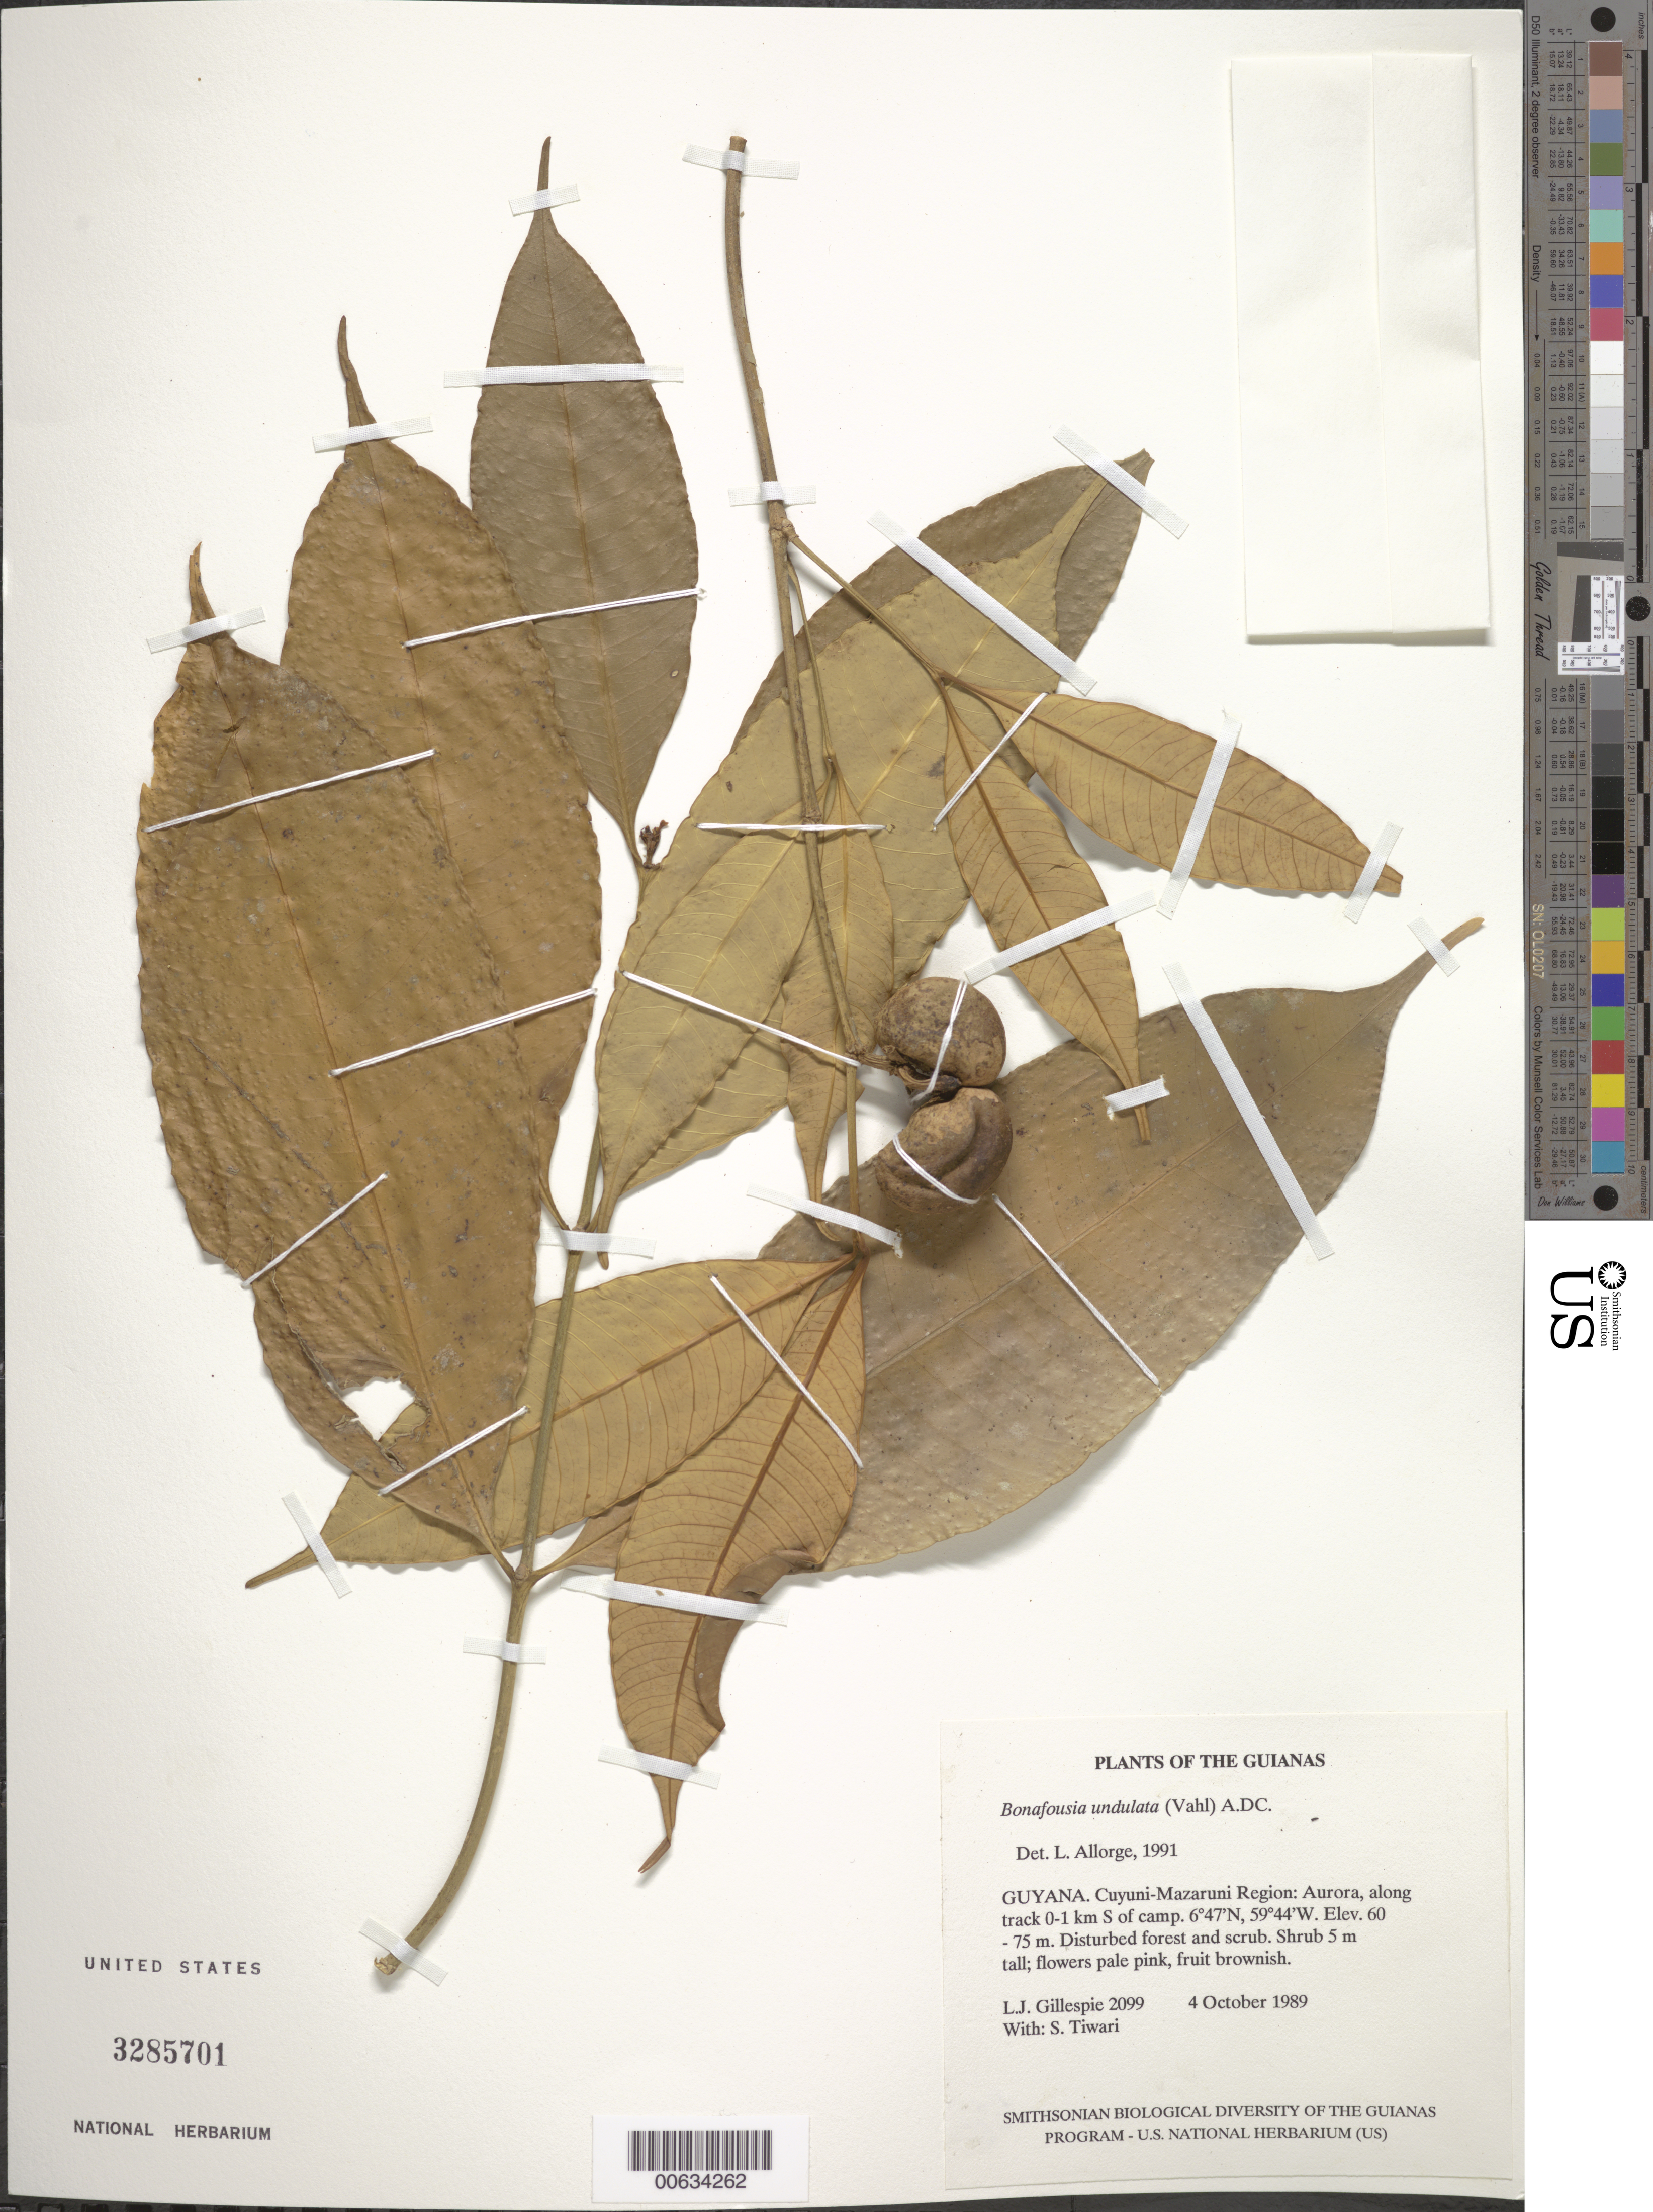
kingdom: Plantae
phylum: Tracheophyta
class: Magnoliopsida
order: Gentianales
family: Apocynaceae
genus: Bonafousia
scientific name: Bonafousia undulata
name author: (Vahl) A. DC.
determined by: Allorge, L.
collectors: L. J. Gillespie & S. Tiwari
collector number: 2099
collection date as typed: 4 October 1989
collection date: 1989-10-04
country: Guyana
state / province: Cuyuni-Mazaruni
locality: Aurora, along track 0-1 km S of camp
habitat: Disturbed forest and scrub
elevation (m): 60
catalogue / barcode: US 3285701